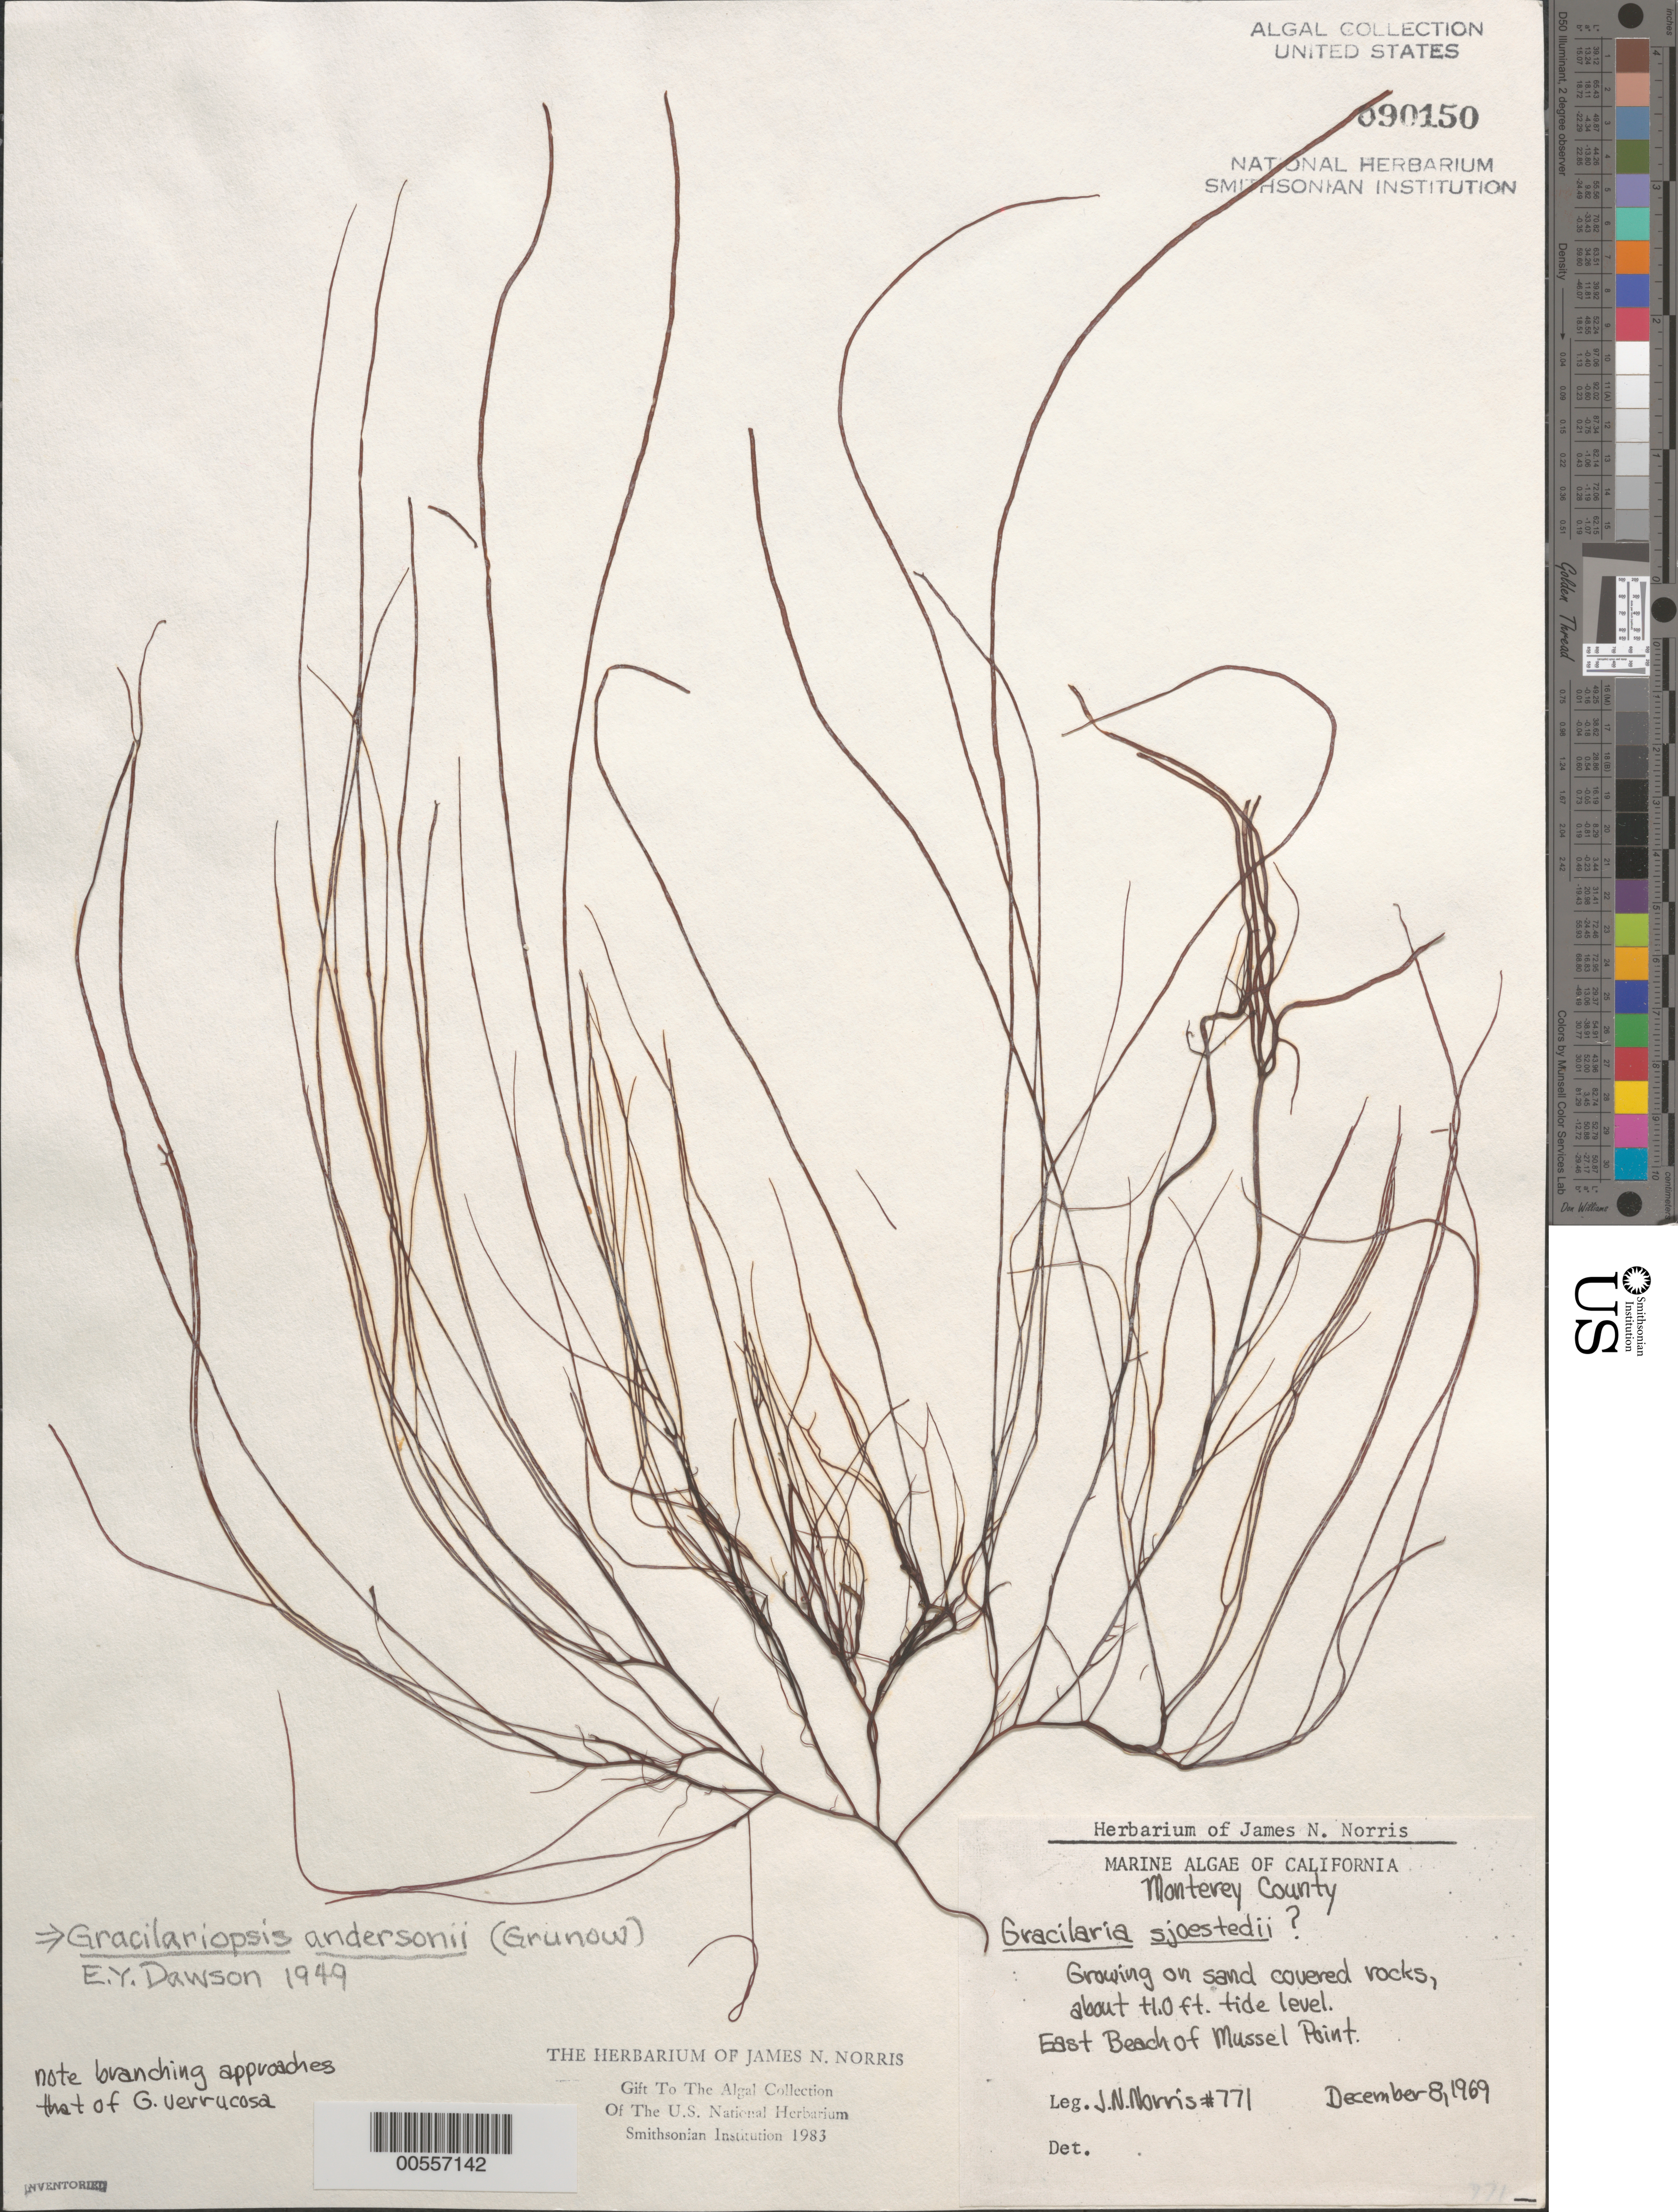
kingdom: Plantae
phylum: Rhodophyta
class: Florideophyceae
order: Gracilariales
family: Gracilariaceae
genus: Gracilariopsis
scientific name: Gracilariopsis andersonii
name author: (Grunow) E.Y. Dawson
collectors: J. N. Norris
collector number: JN-771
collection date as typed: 08 Dec 1969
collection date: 1969-12-08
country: United States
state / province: California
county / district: Monterey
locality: East Beach, Mussel Point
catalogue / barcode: US 90150